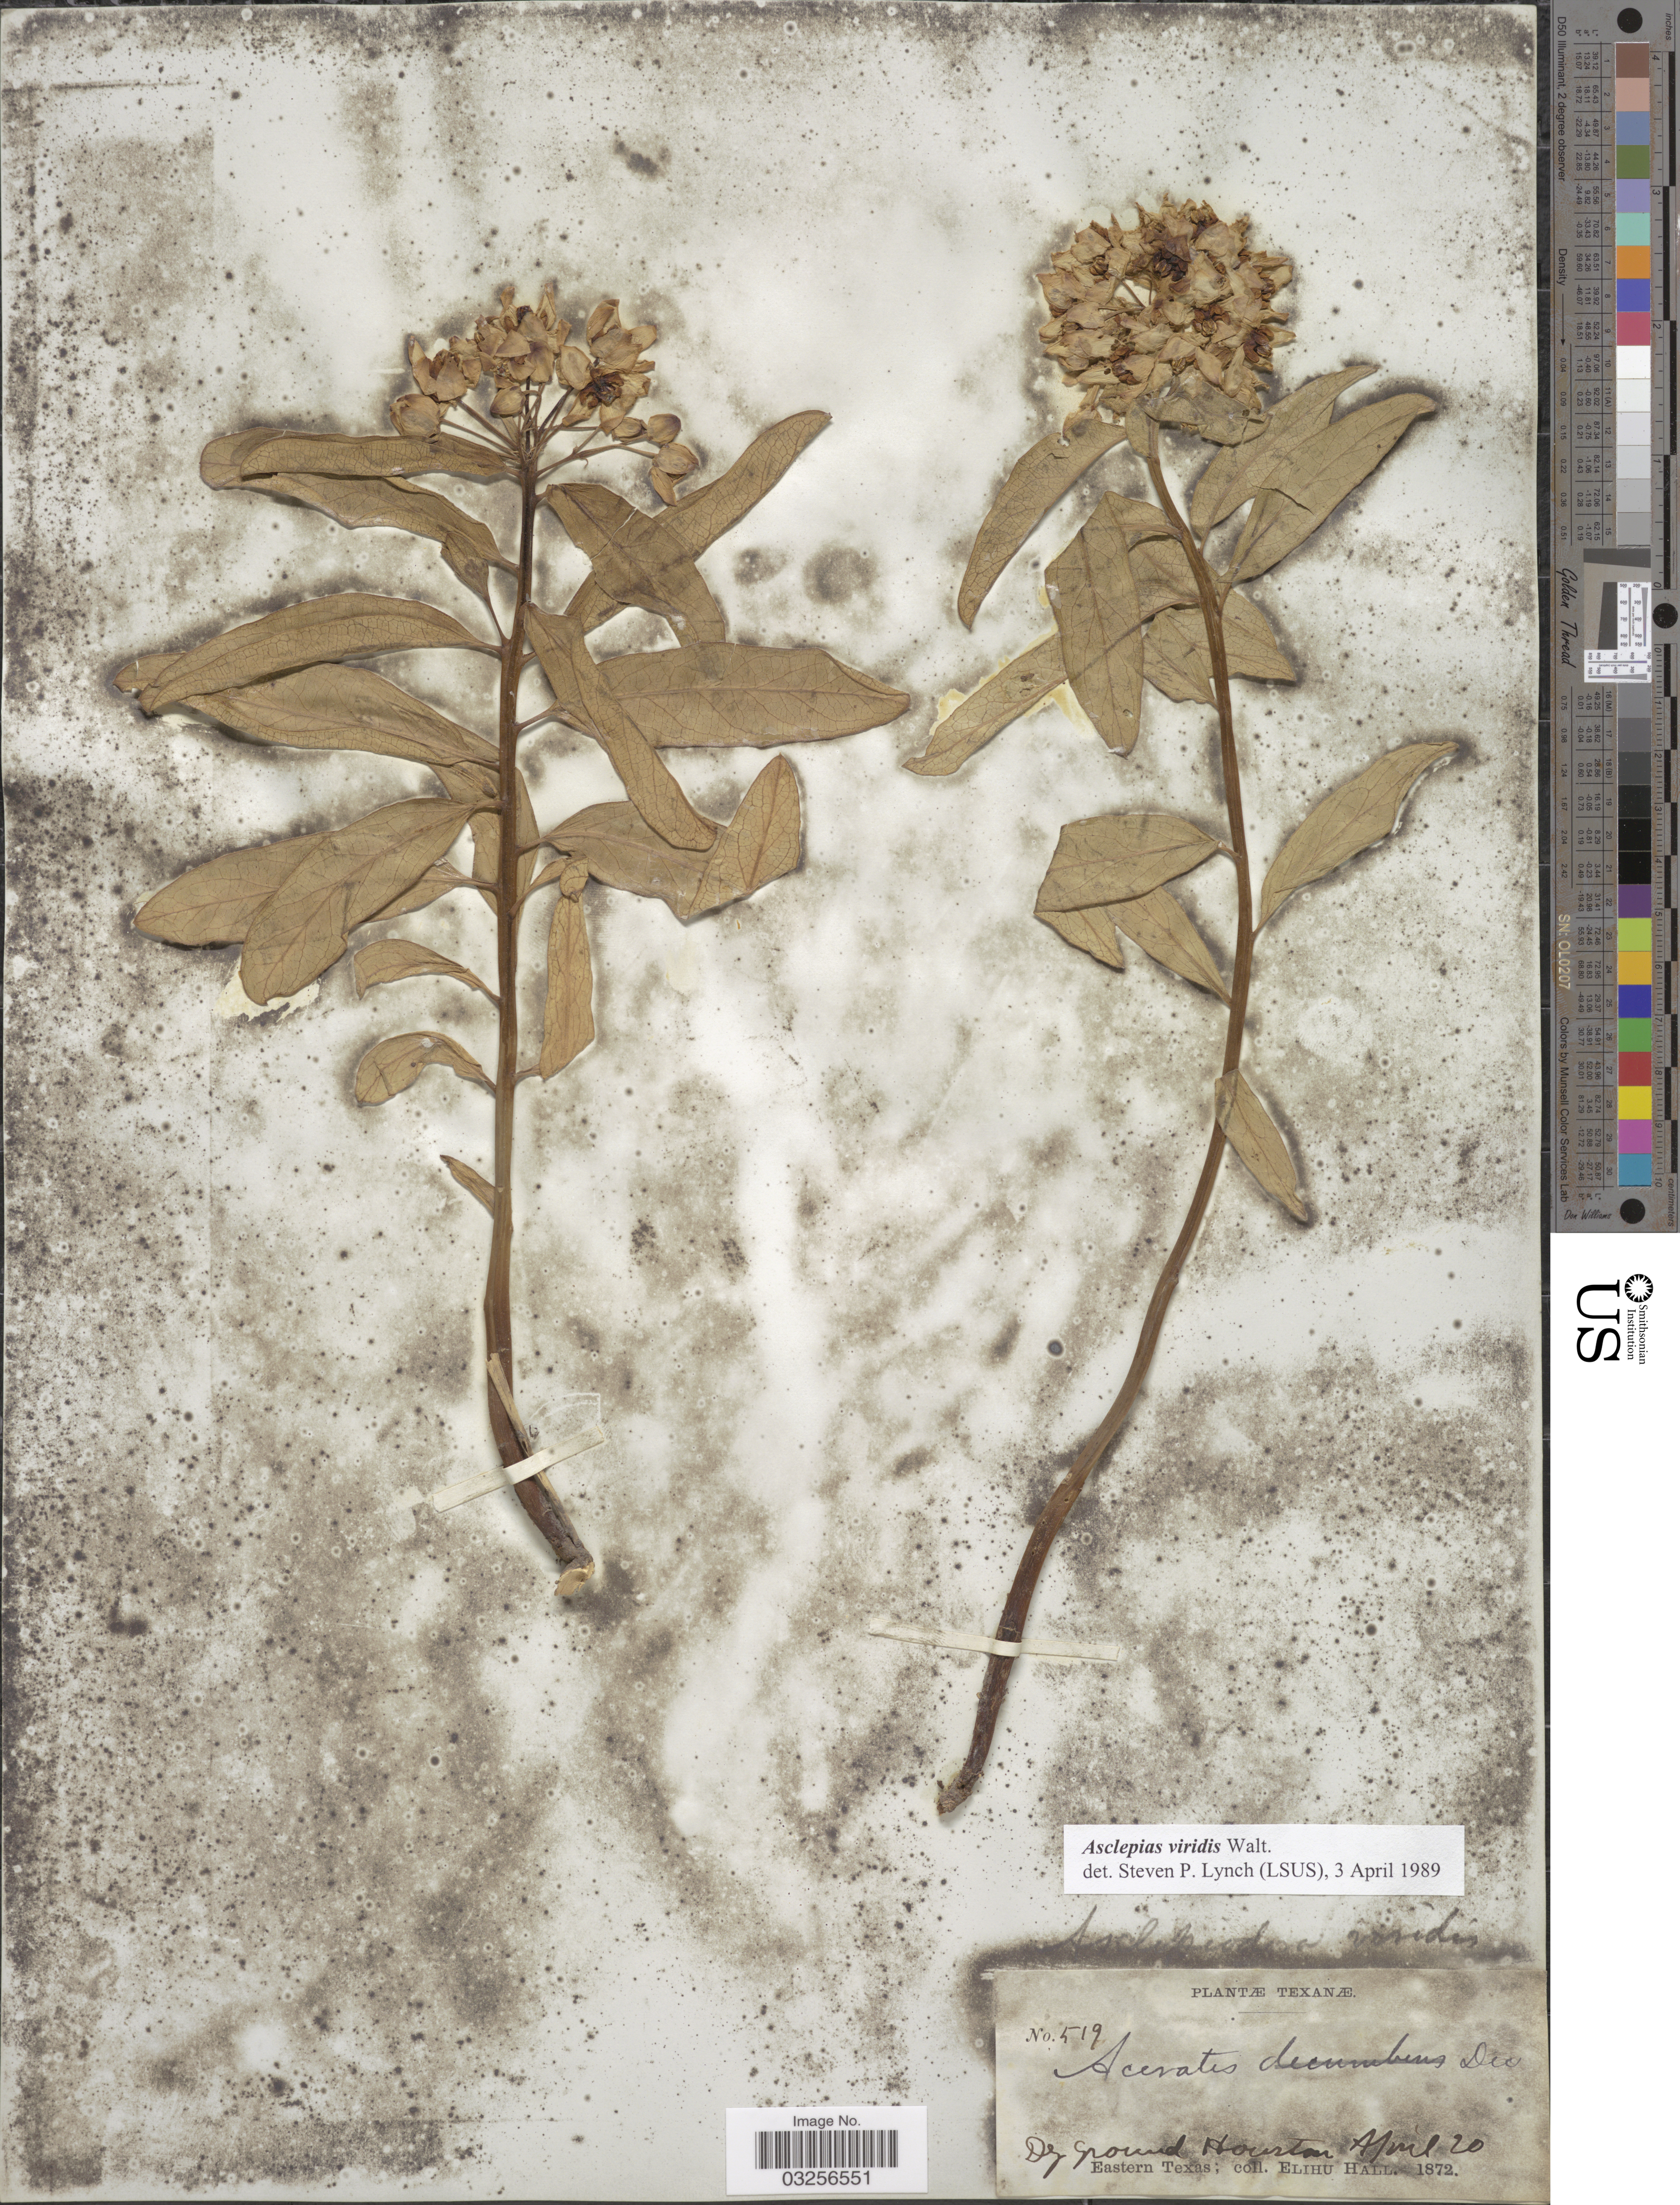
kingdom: Plantae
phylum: Tracheophyta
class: Magnoliopsida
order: Gentianales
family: Apocynaceae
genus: Asclepias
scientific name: Asclepias viridis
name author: Walter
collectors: E. Hall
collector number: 519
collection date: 1872-04-20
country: United States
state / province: Texas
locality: Dry ground Houston. Eastern Texas.